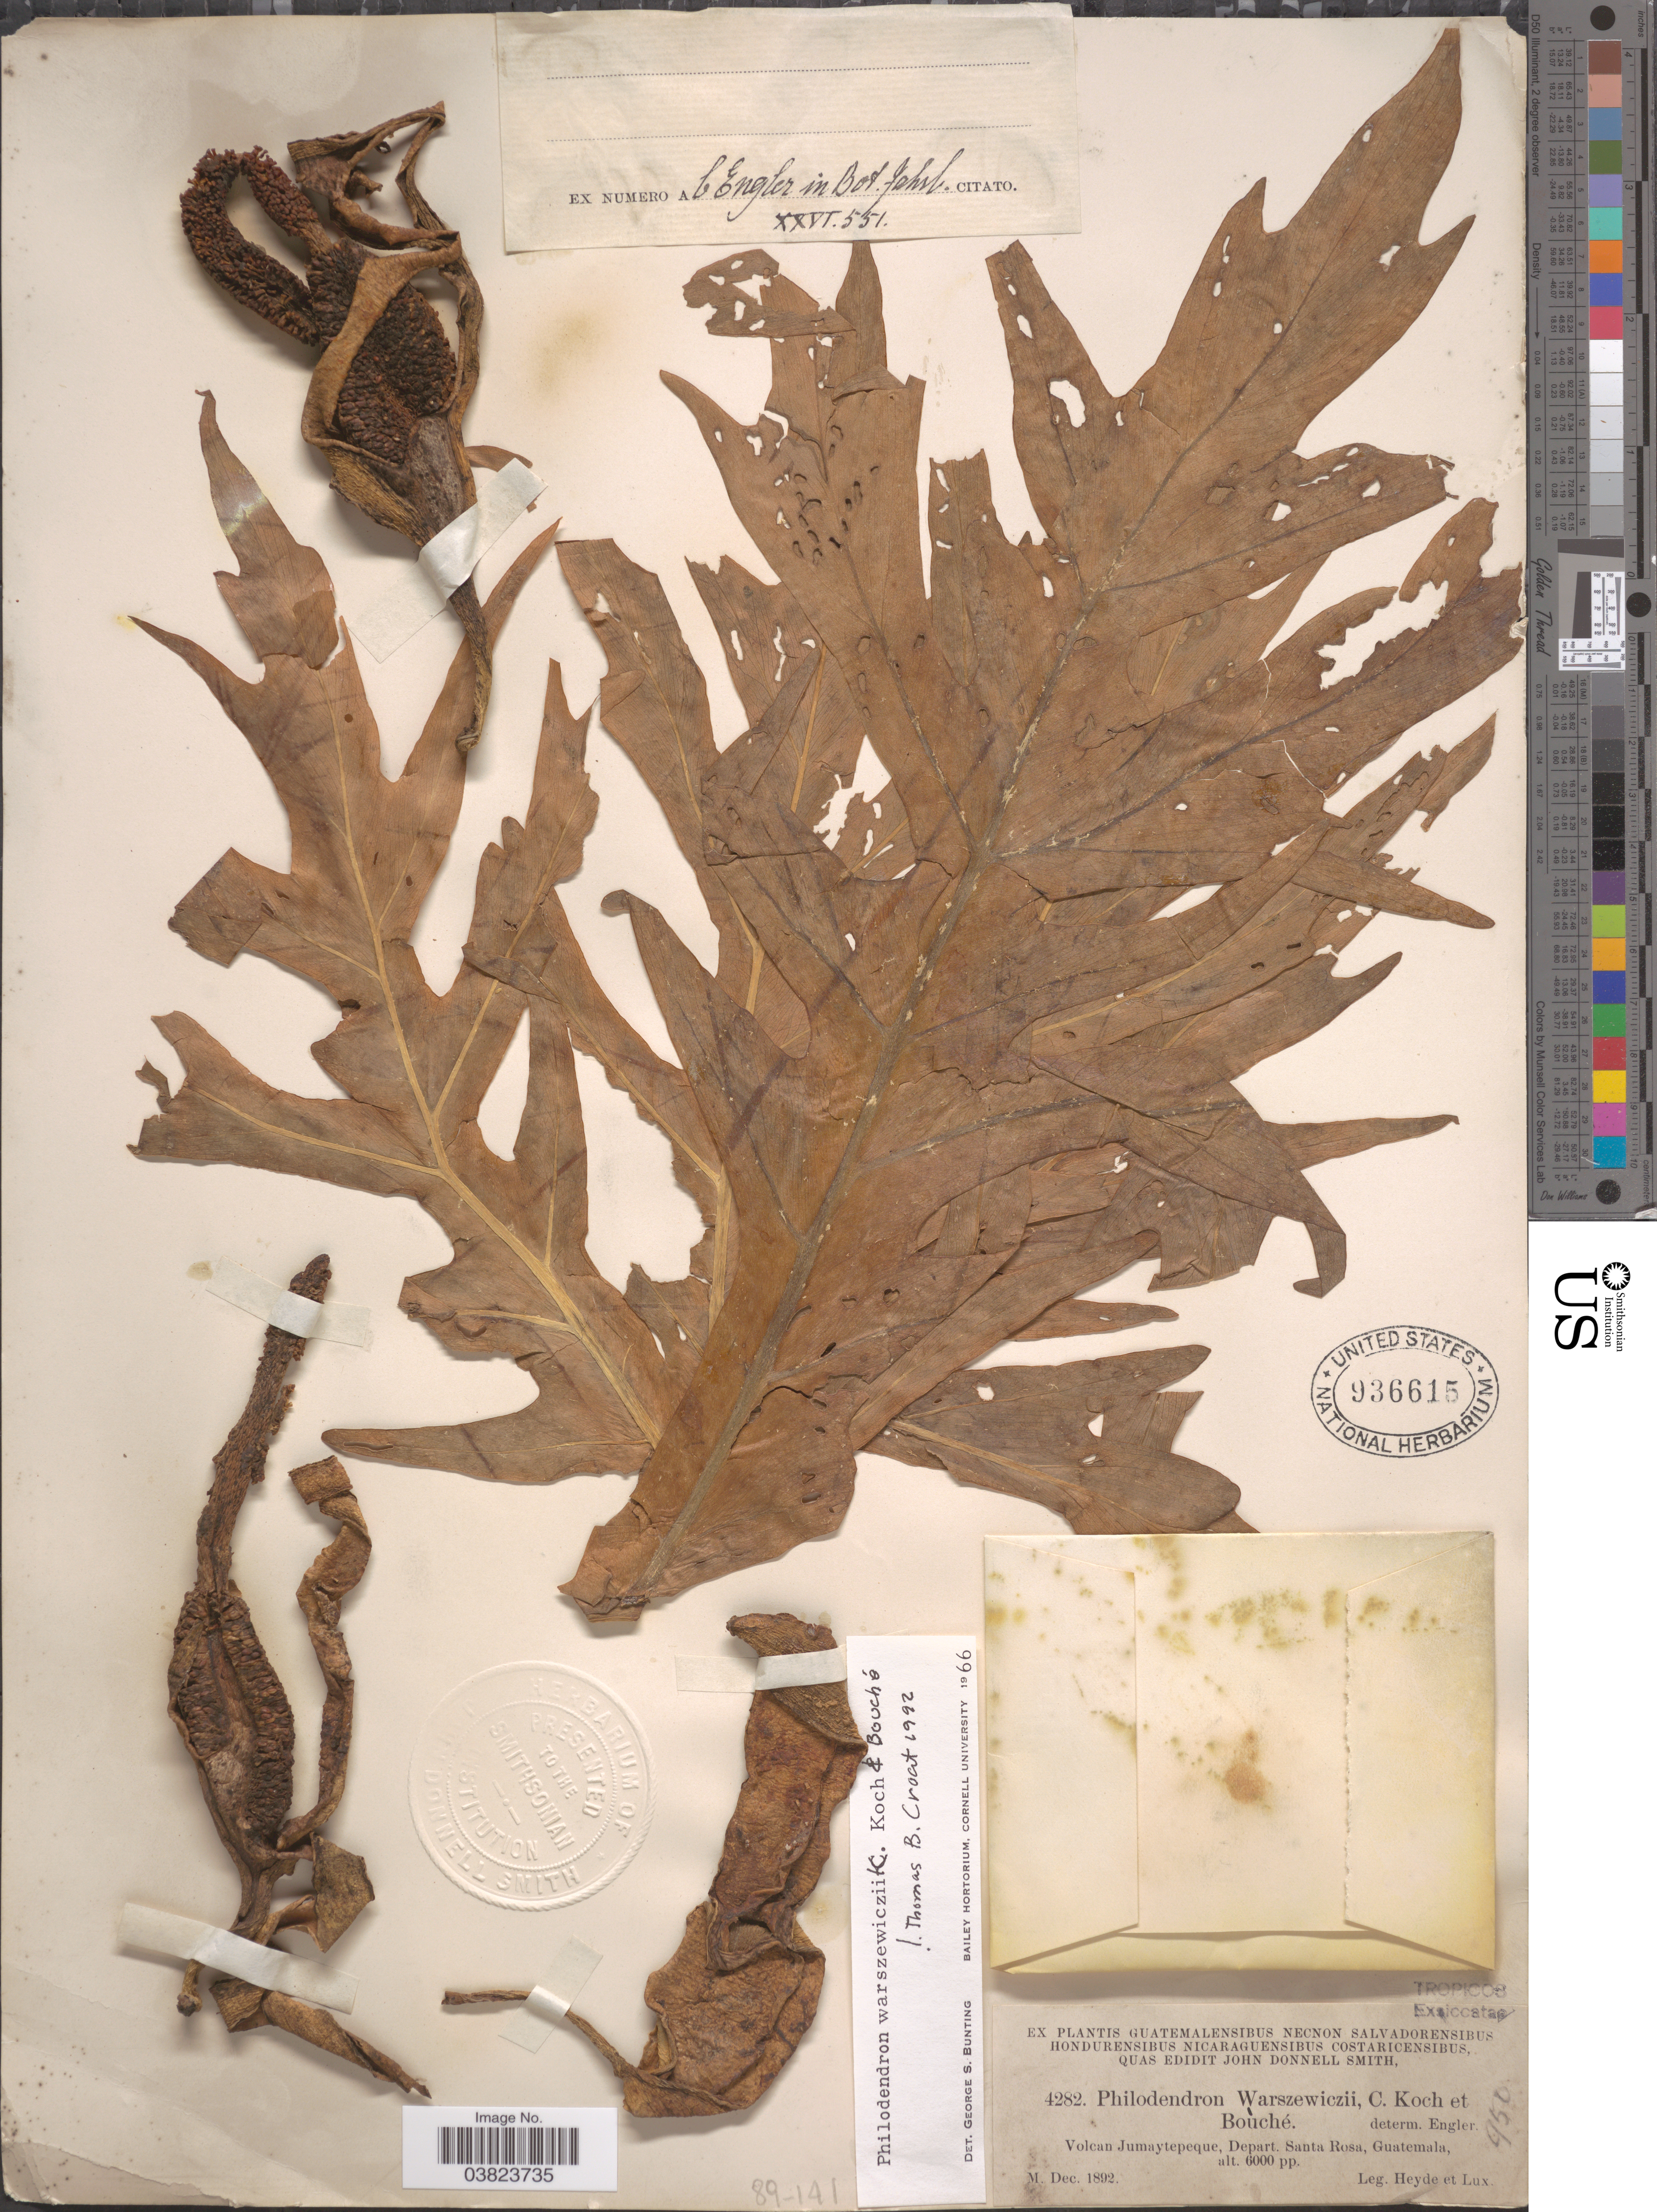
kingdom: Plantae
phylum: Tracheophyta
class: Liliopsida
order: Alismatales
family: Araceae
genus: Philodendron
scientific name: Philodendron warszewiczii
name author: K. Koch & C.D. Bouché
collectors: Heyde & Lux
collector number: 4282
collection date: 1892-12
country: Guatemala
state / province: Santa Rosa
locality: Volcan Jumaytepeque, Depart. Santa Rosa.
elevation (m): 1829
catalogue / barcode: US 936615